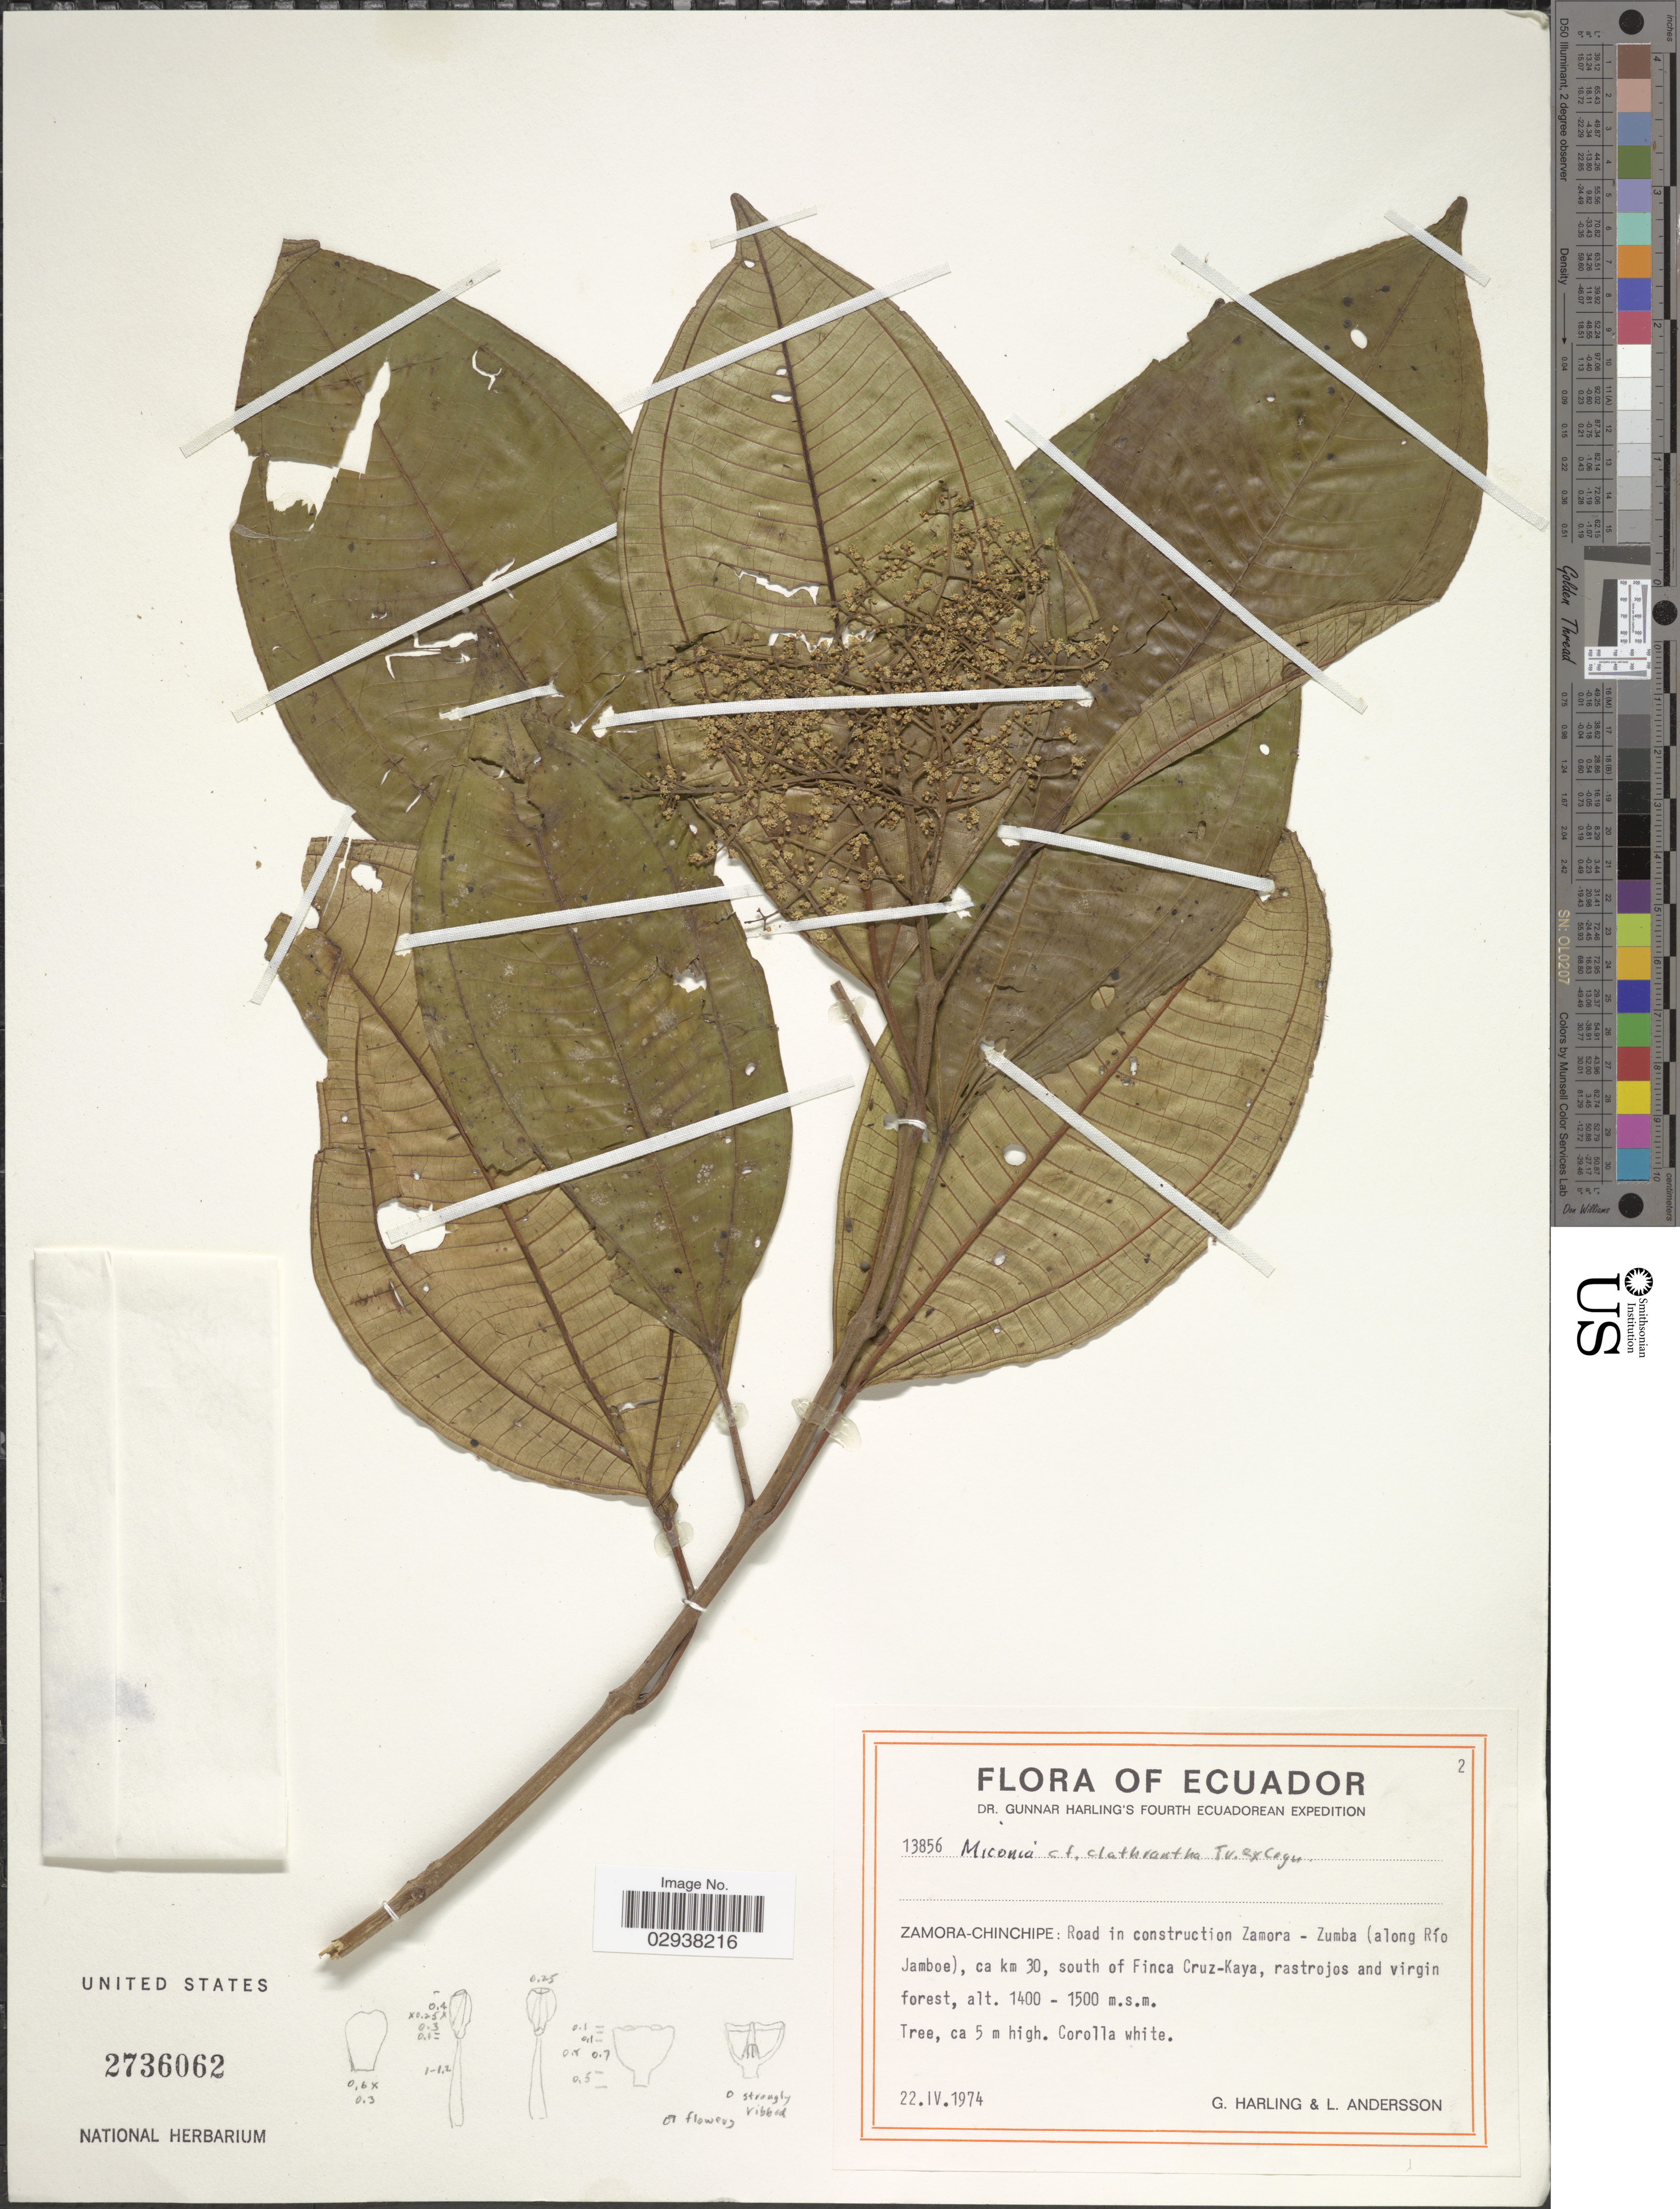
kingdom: Plantae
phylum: Tracheophyta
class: Magnoliopsida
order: Myrtales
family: Melastomataceae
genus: Miconia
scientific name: Miconia clathrantha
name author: Triana ex Cogn. in A. DC.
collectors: G. Harling & L. Andersson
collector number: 13856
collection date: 1974-04-22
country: Ecuador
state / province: Zamora-Chinchipe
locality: Road in construction Zamora - Zumba (along Río Jamboe), ca km 30, south of Finca Cruz-Kaya.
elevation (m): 1400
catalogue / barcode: US 2736062